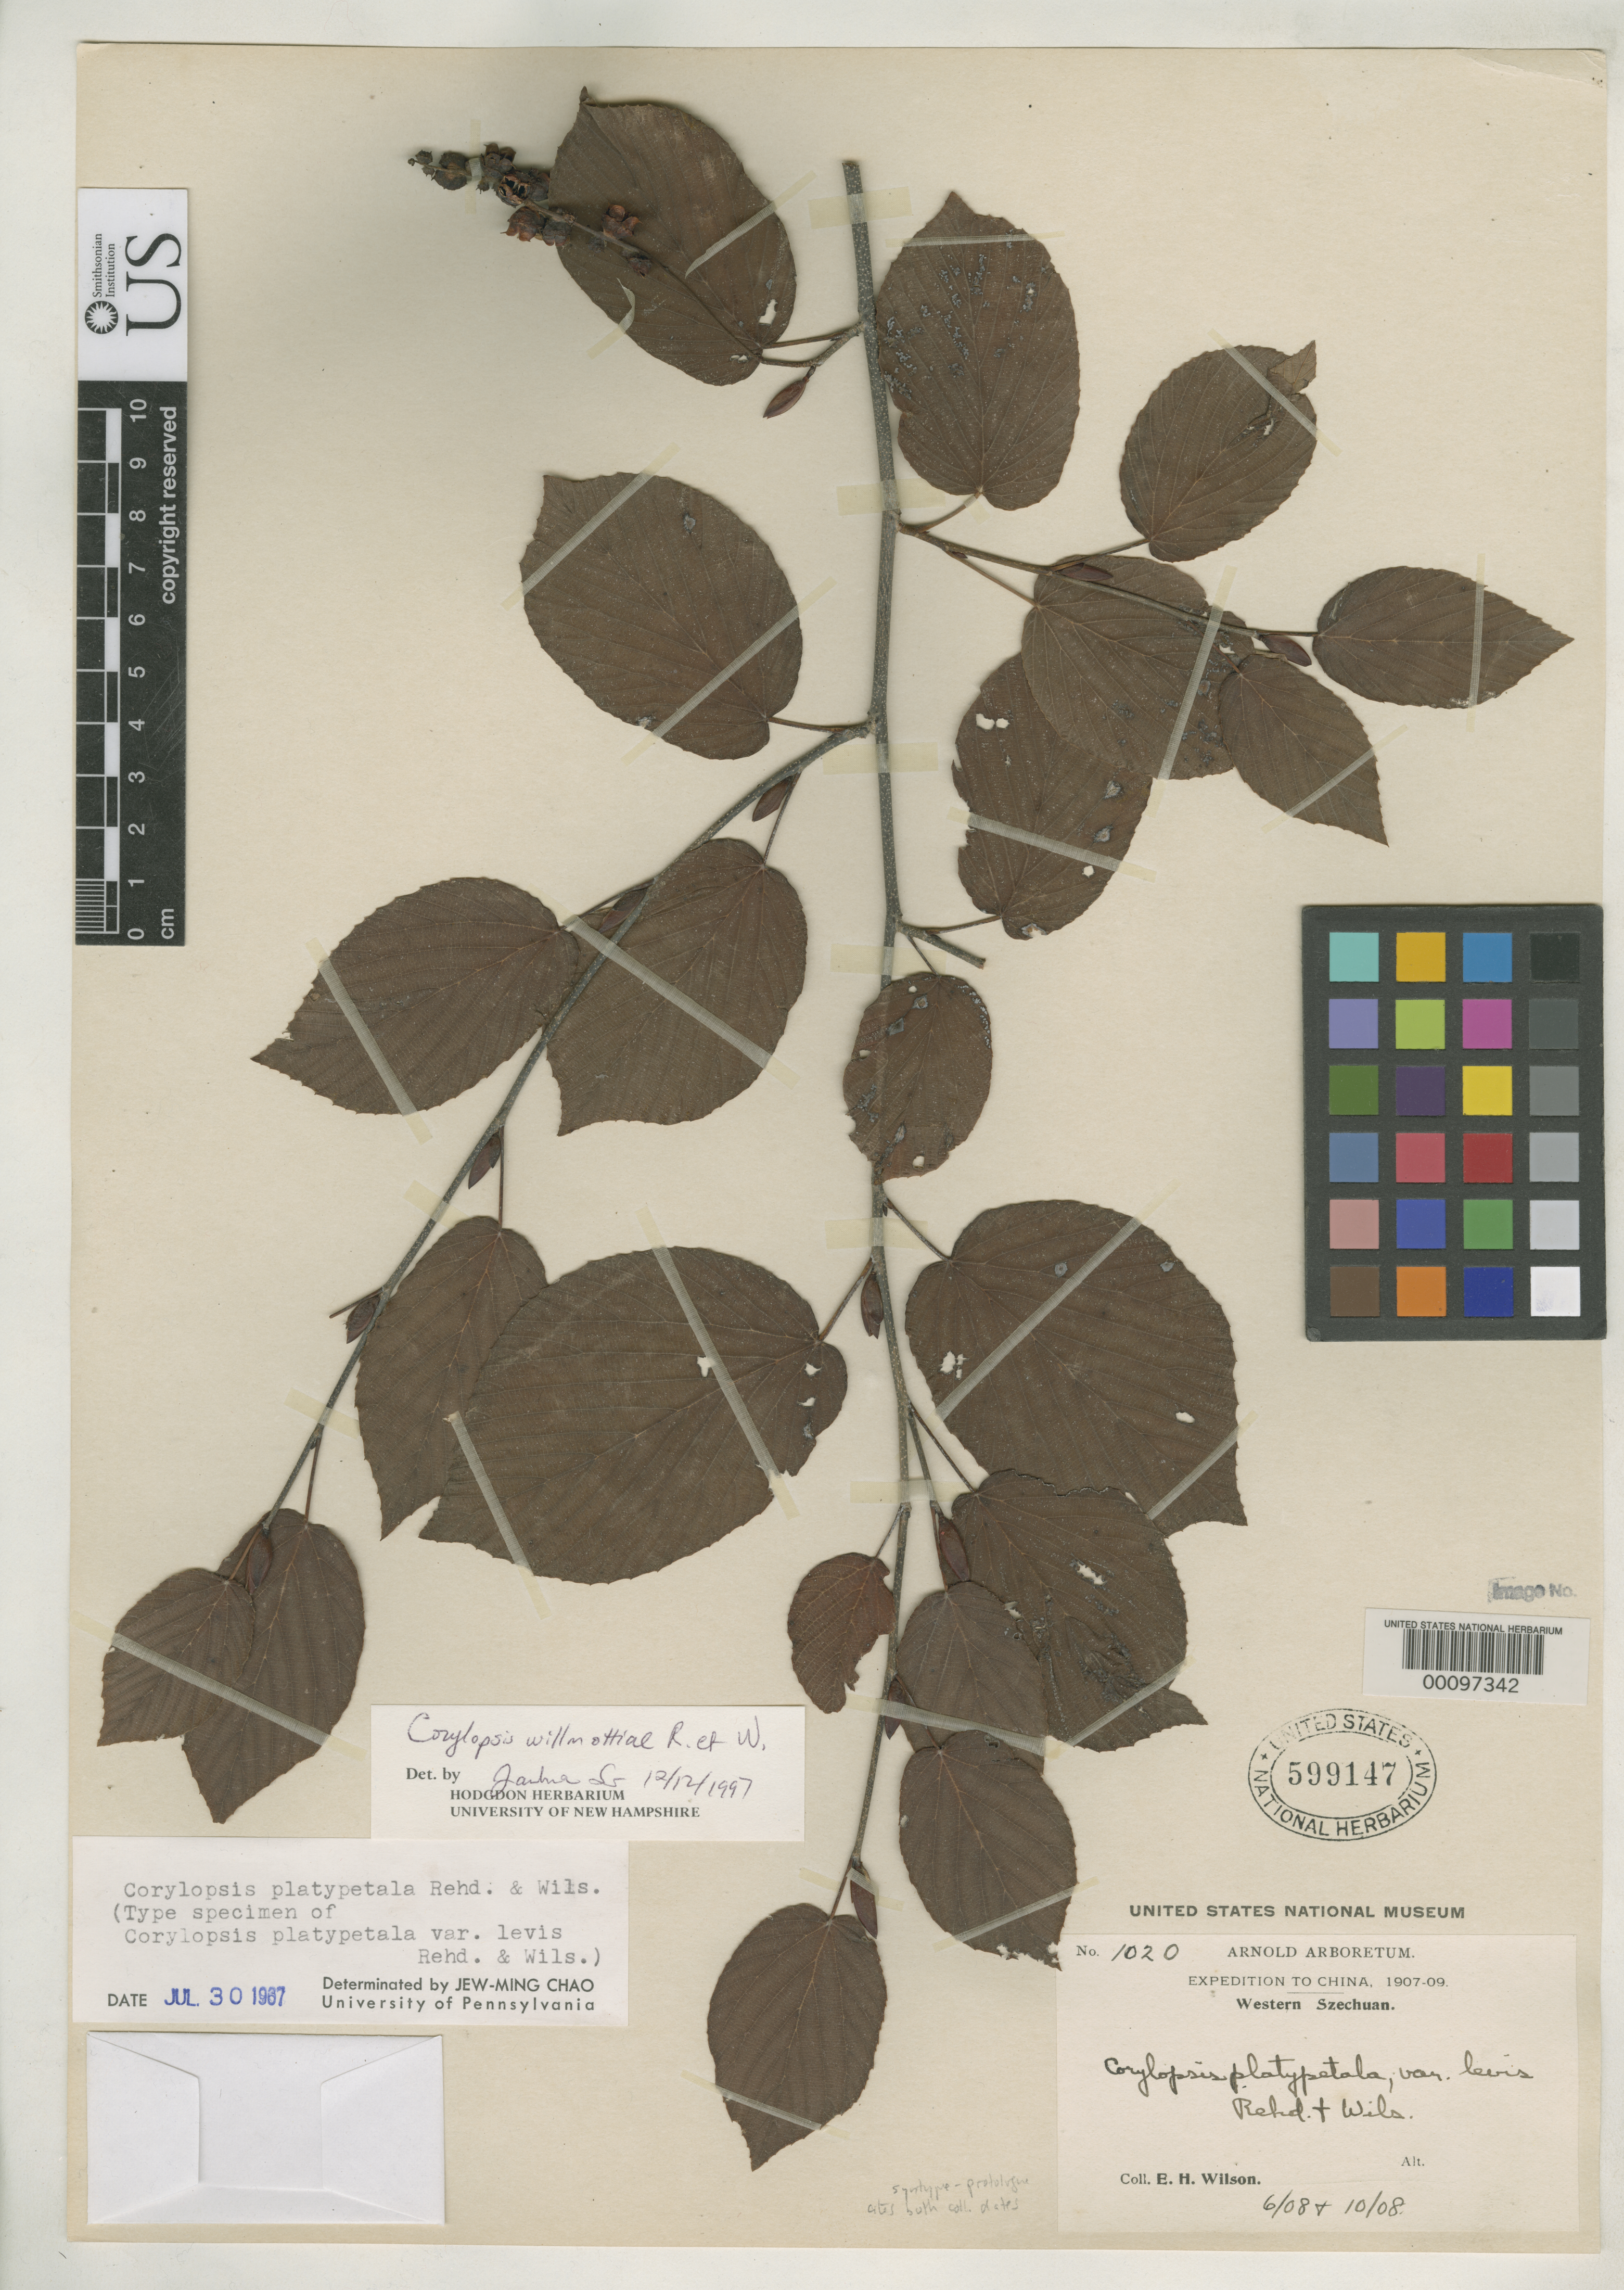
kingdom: Plantae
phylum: Tracheophyta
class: Magnoliopsida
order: Saxifragales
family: Hamamelidaceae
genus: Corylopsis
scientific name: Corylopsis platypetala var. levis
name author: Rehder & E.H. Wilson in Sarg.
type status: Syntype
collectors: E. H. Wilson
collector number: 1020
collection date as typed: Jun 1908 and -- Oct 1908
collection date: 1908-06,1908-10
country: China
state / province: Sichuan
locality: West & near Wen-ch'uan Hsien.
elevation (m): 1300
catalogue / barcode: US 599147